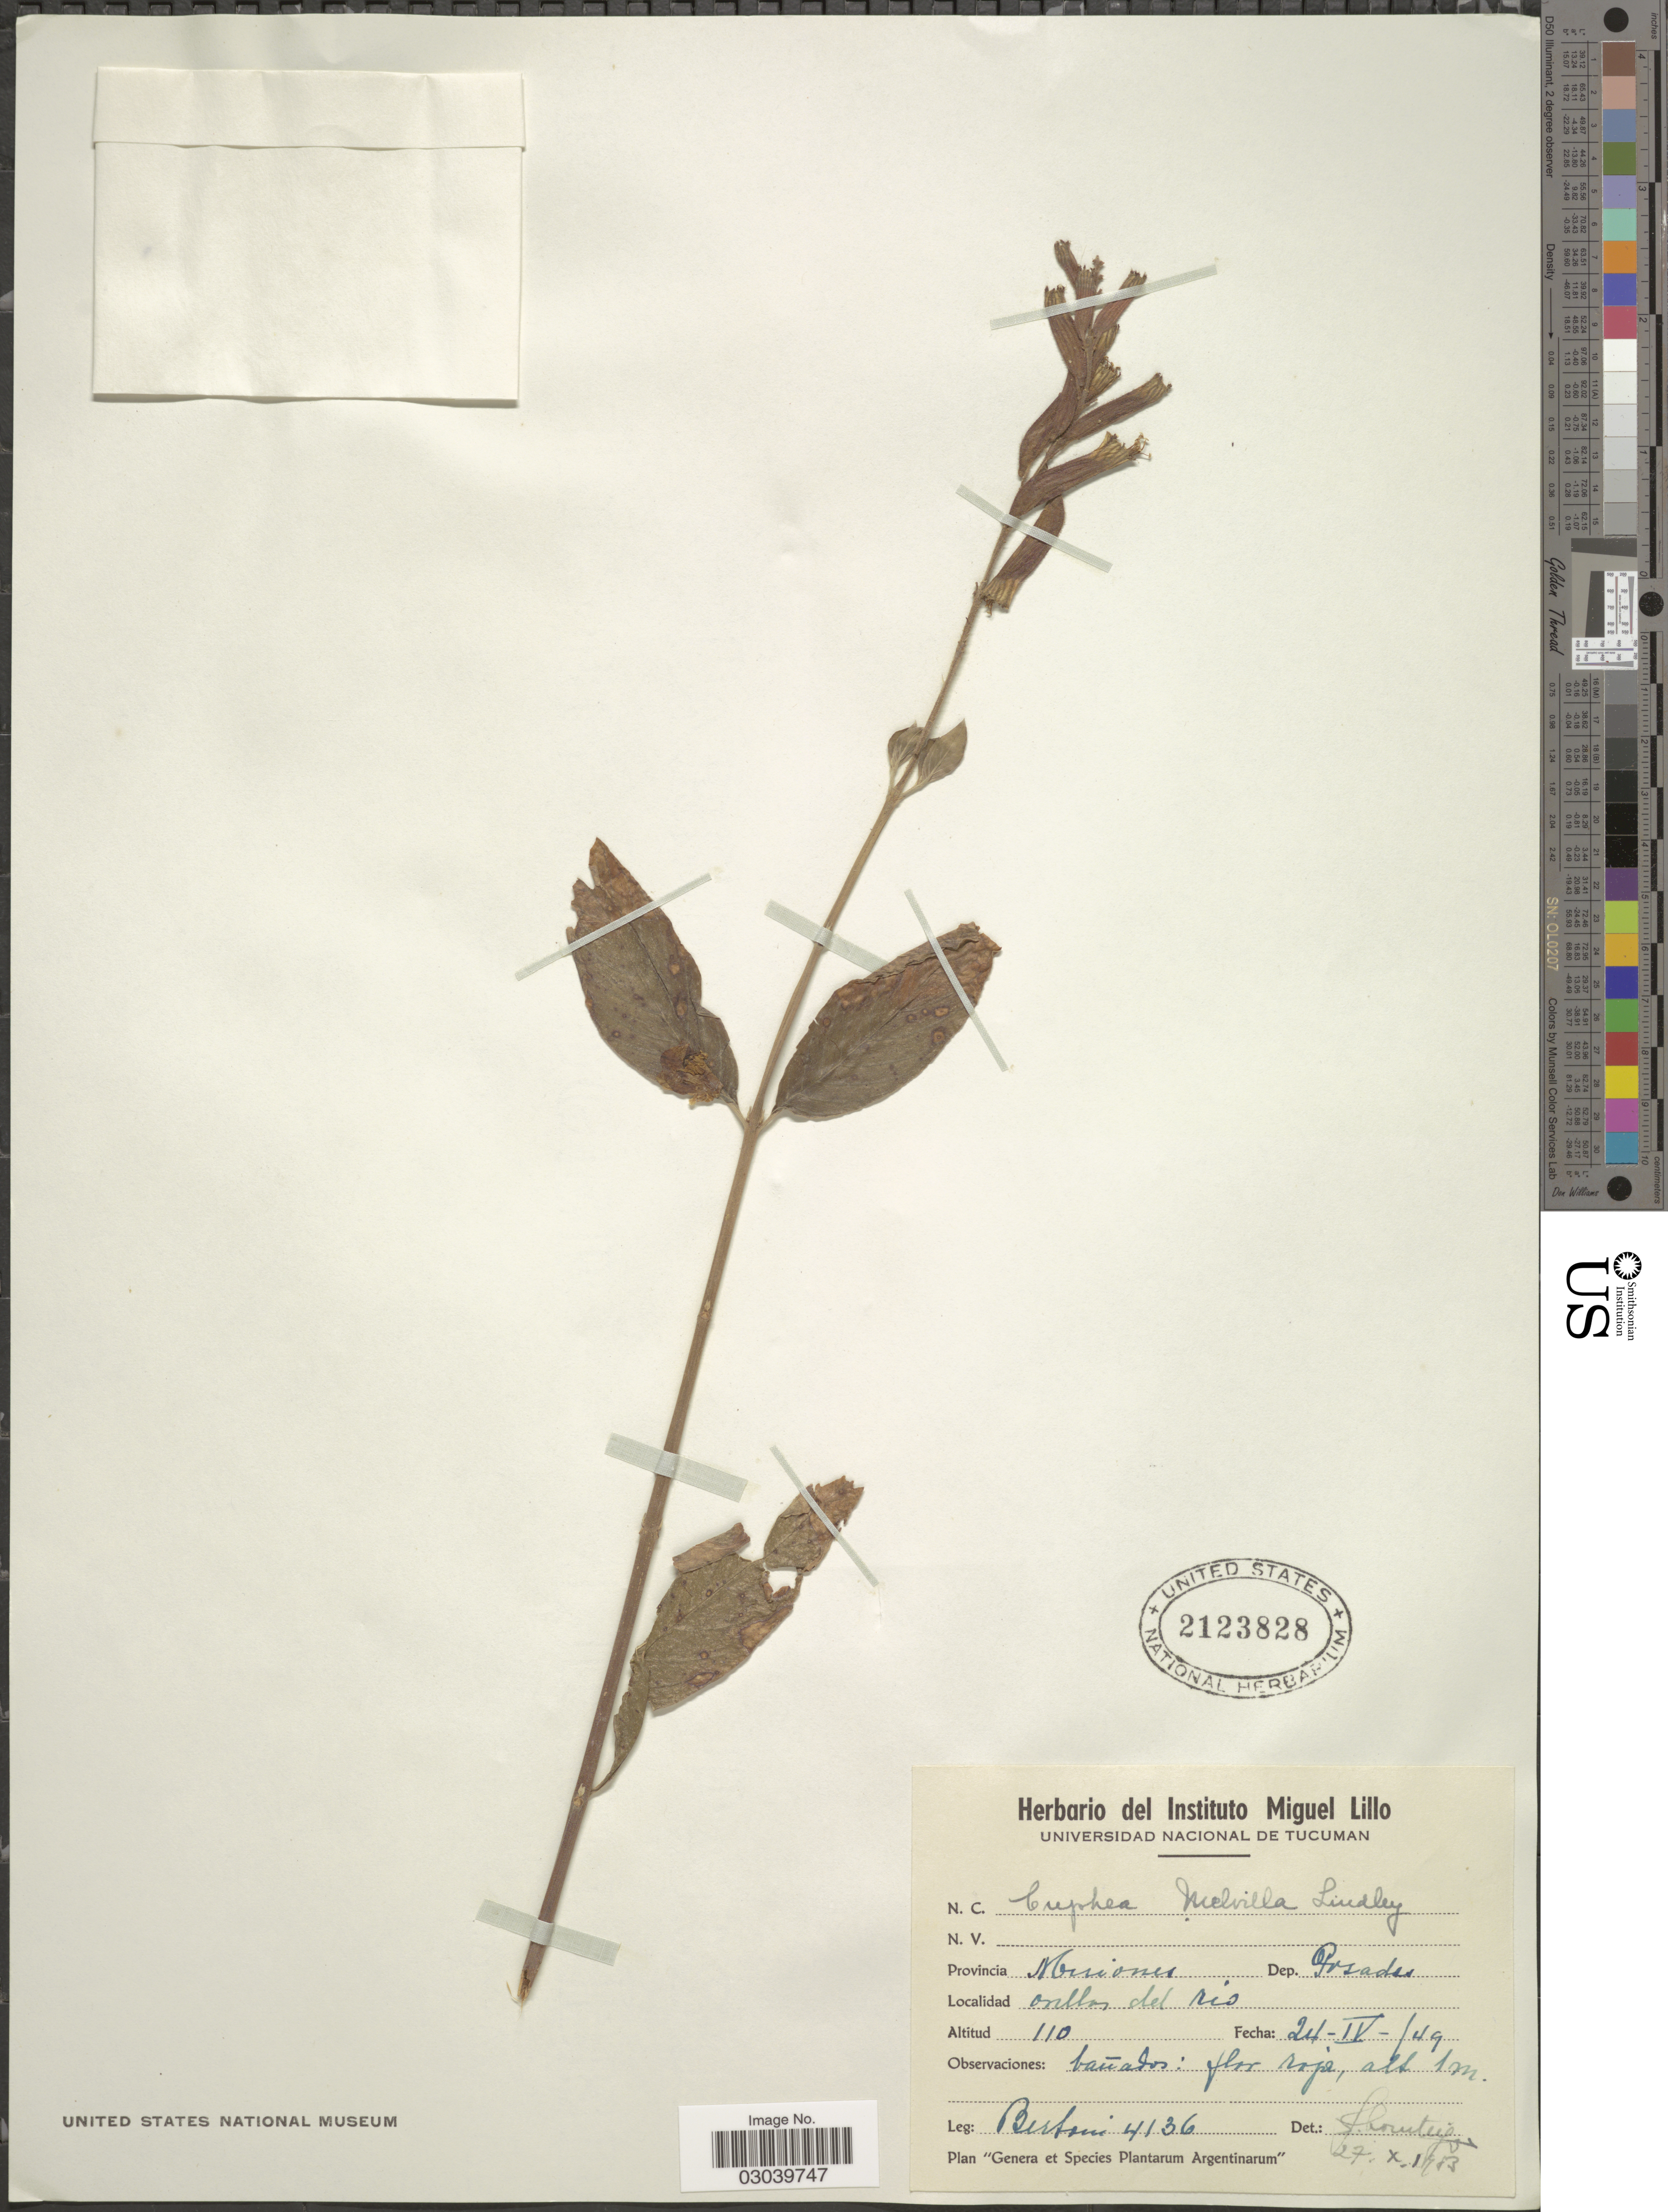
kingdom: Plantae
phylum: Tracheophyta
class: Magnoliopsida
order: Myrtales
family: Lythraceae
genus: Cuphea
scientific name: Cuphea melvilla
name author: Lindl.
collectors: -- Bertoni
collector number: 4136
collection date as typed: Transcribed d/m/y: 24/4/49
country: Argentina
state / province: Misiones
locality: Dep. Posadas. Orillas del rio.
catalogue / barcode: US 2123828